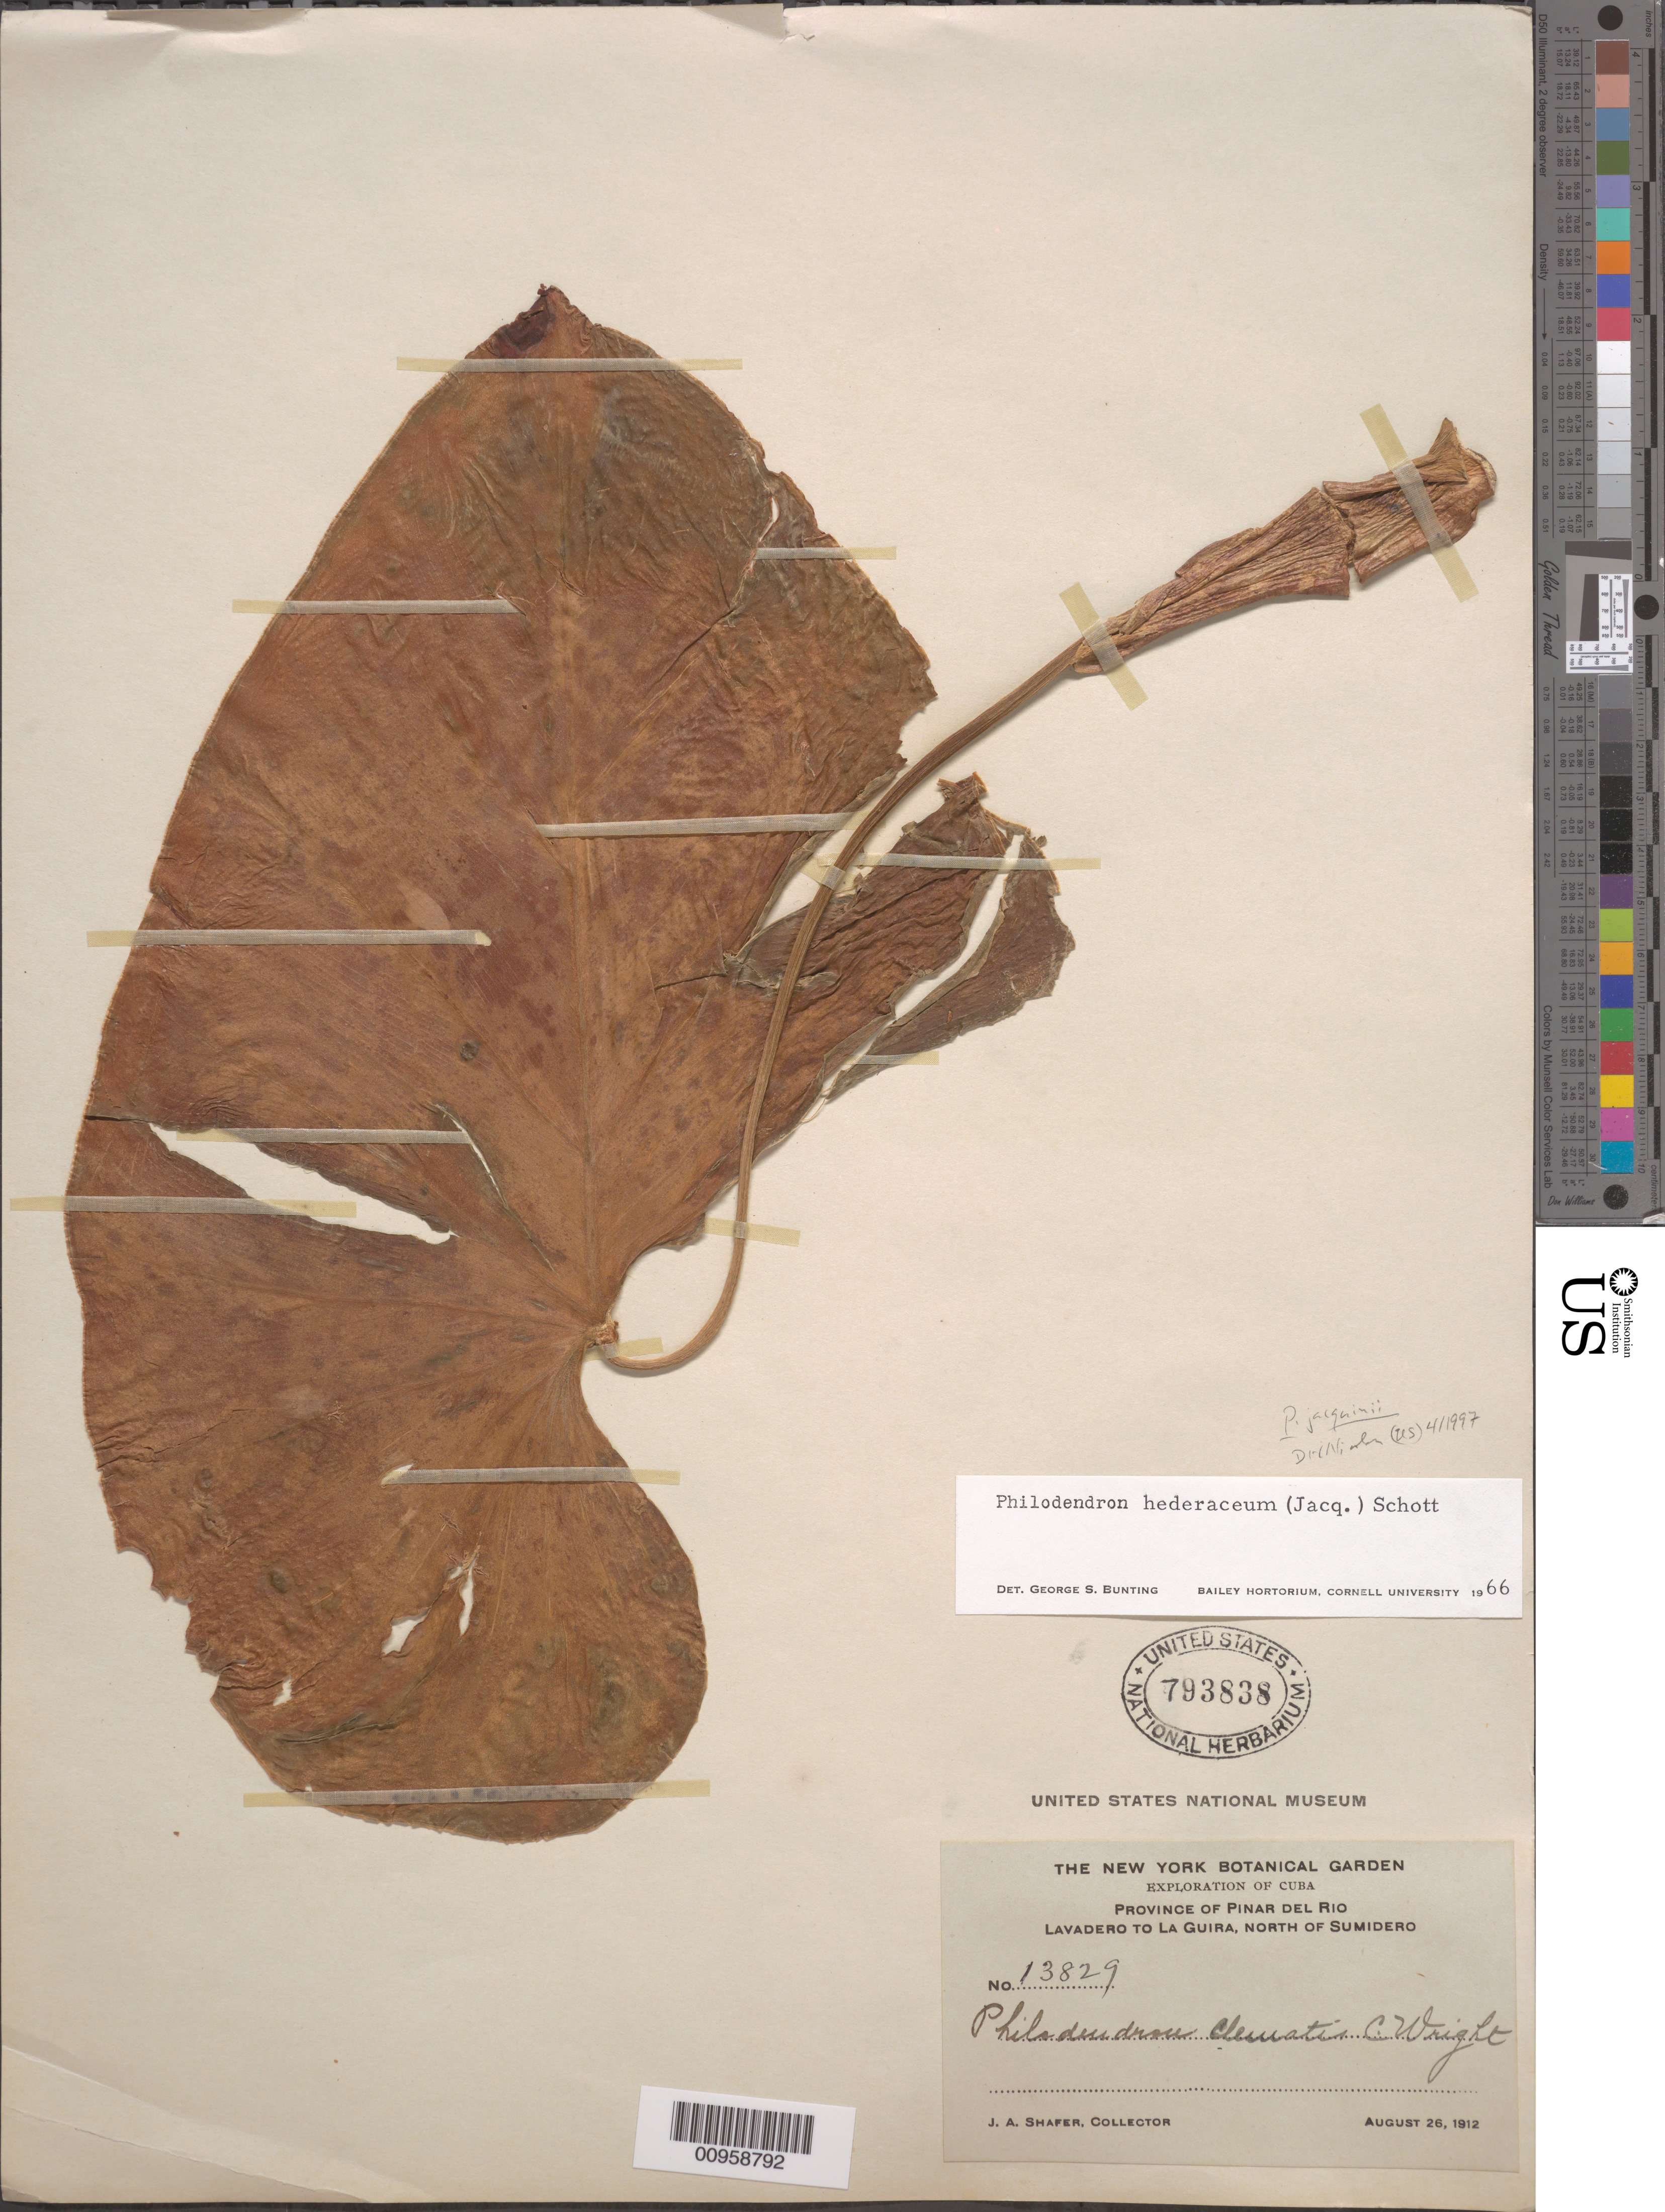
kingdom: Plantae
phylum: Tracheophyta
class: Liliopsida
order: Alismatales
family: Araceae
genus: Philodendron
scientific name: Philodendron hederaceum var. hederaceum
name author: (Jacq.) Schott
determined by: Nicolson, Dan H.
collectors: J. A. Shafer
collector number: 13829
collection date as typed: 26 Aug 1912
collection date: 1912-08-26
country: Cuba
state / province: Pinar del Rio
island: Cuba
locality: Lavadero to La Guira, north of Sumidero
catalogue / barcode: US 793838